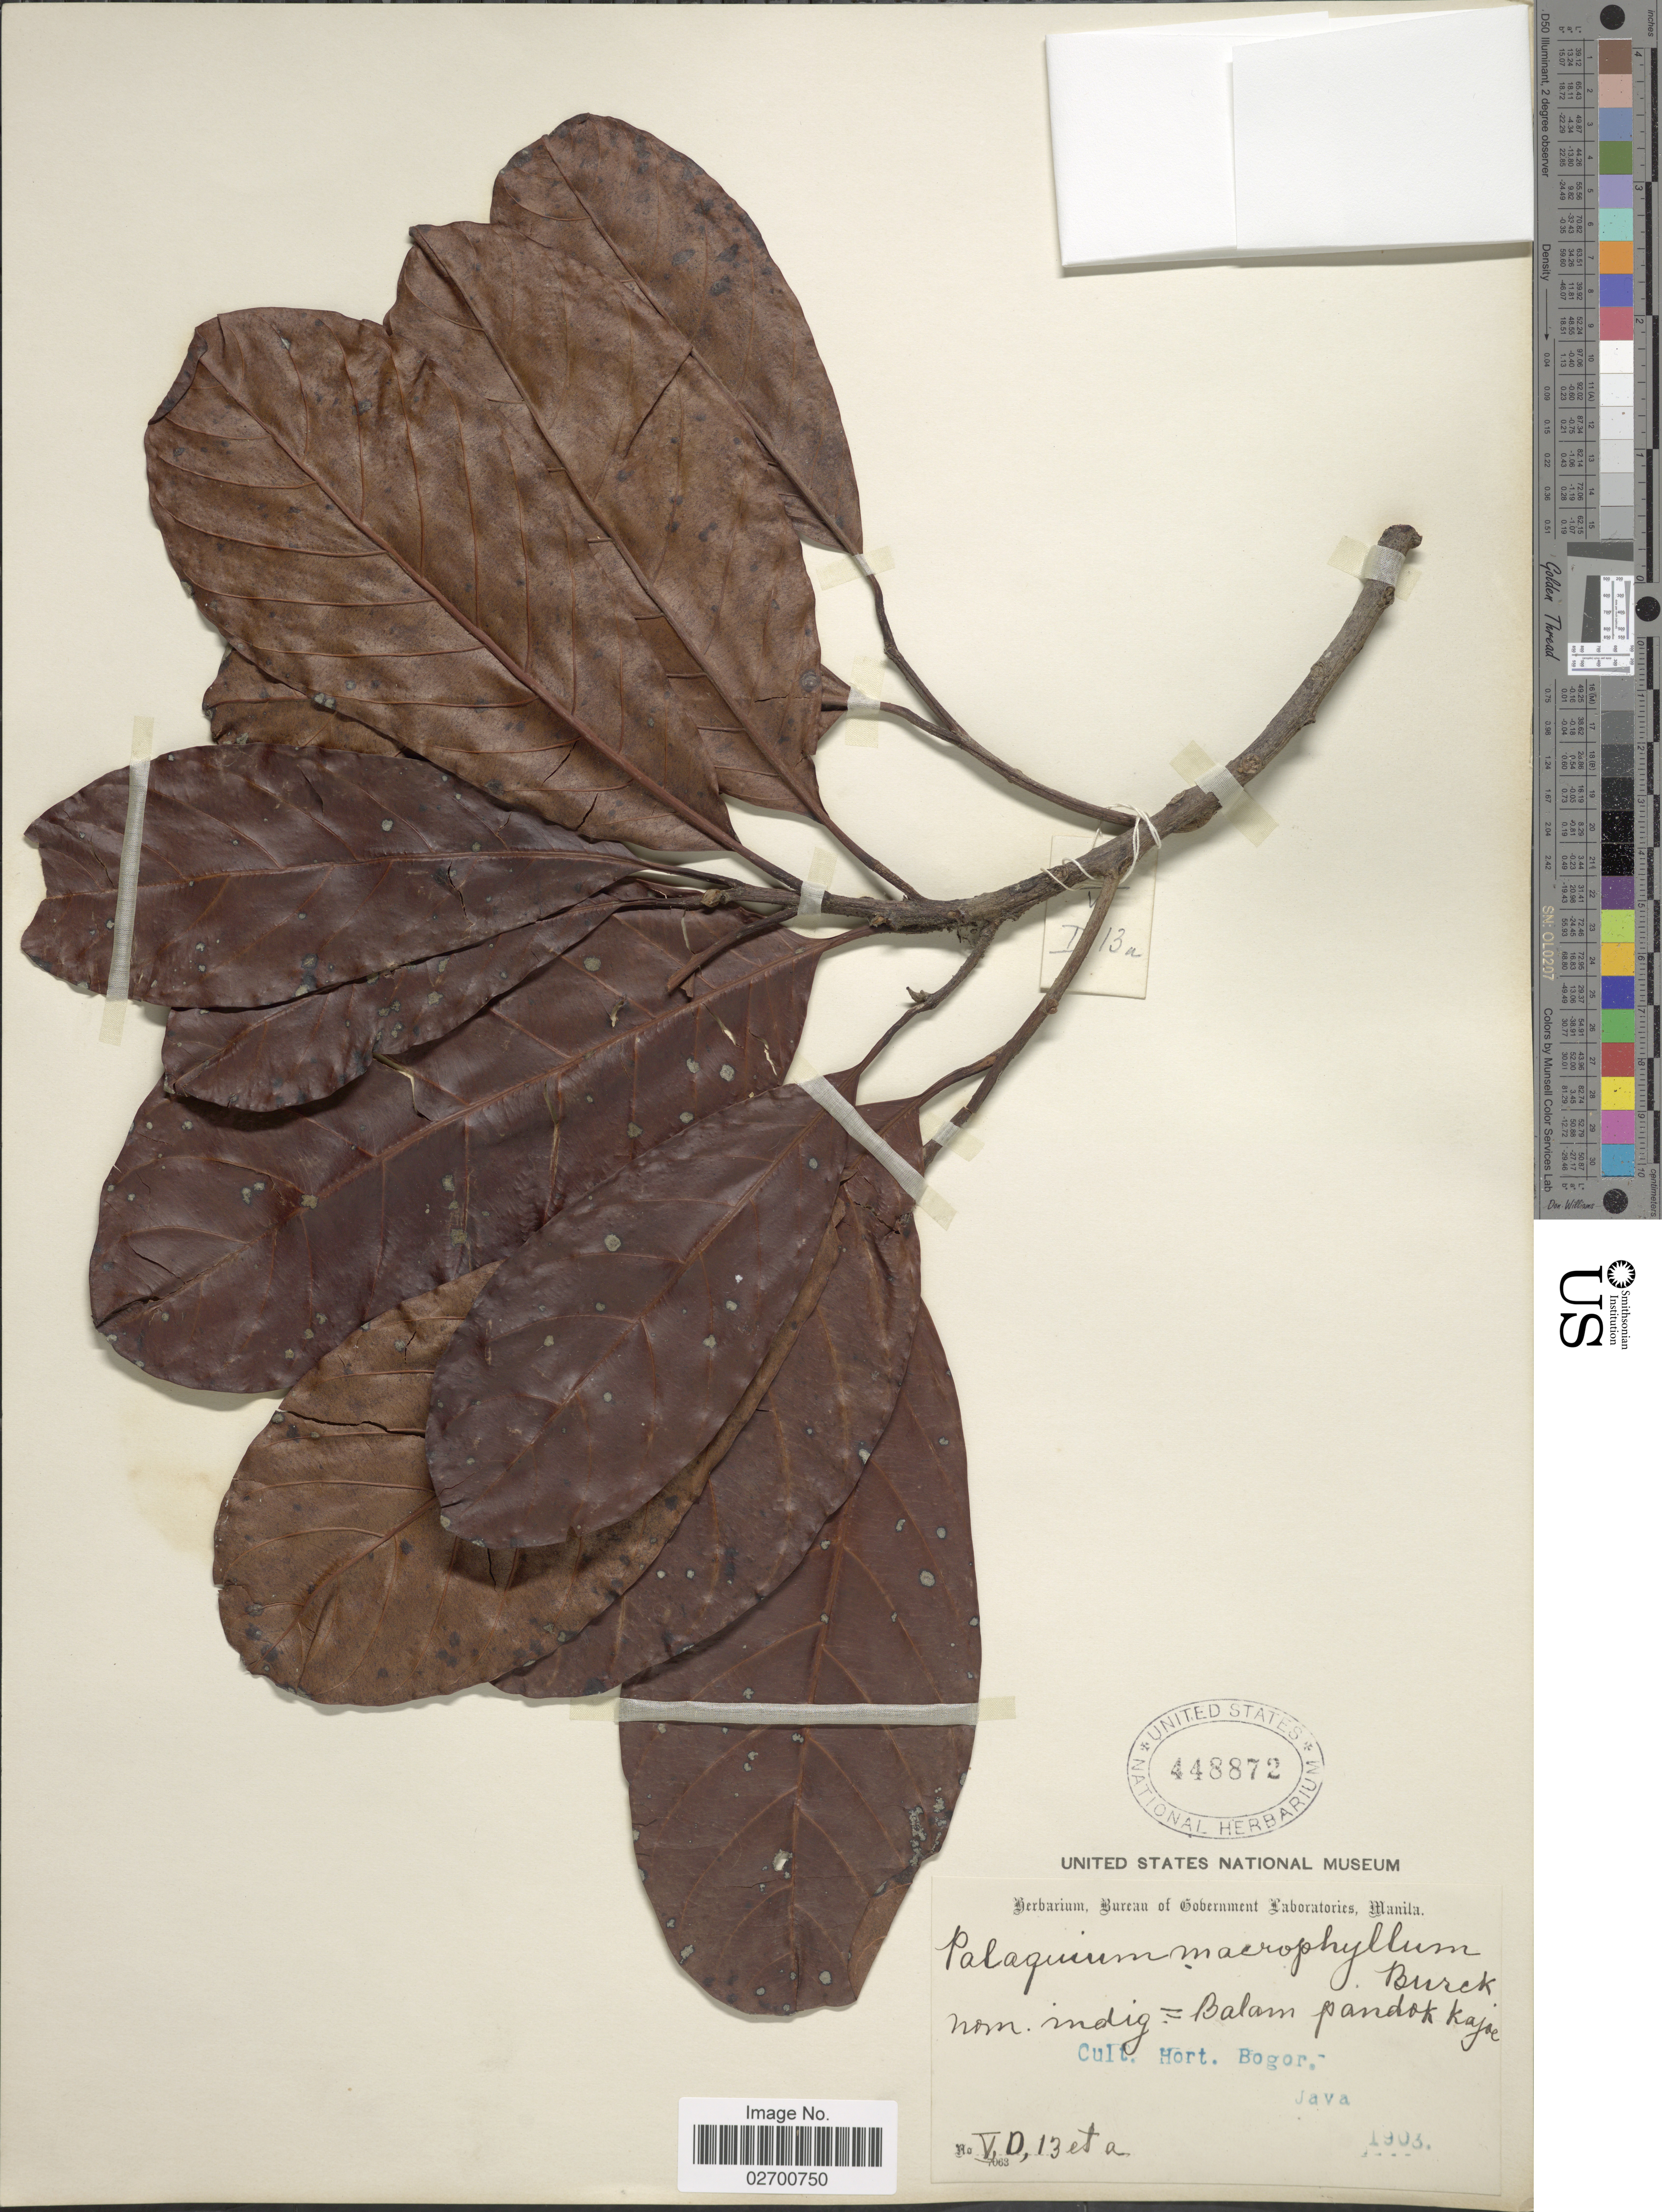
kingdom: Plantae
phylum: Tracheophyta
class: Magnoliopsida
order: Ericales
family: Sapotaceae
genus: Palaquium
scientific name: Palaquium macrophyllum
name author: (de Vriese) Pierre ex Dubard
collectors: Ex herb. Bureau of Government Laboratories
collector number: V,D,13 eta.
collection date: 1903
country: Indonesia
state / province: Java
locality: Cult. Hort. Bogor, Java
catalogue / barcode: US 448872